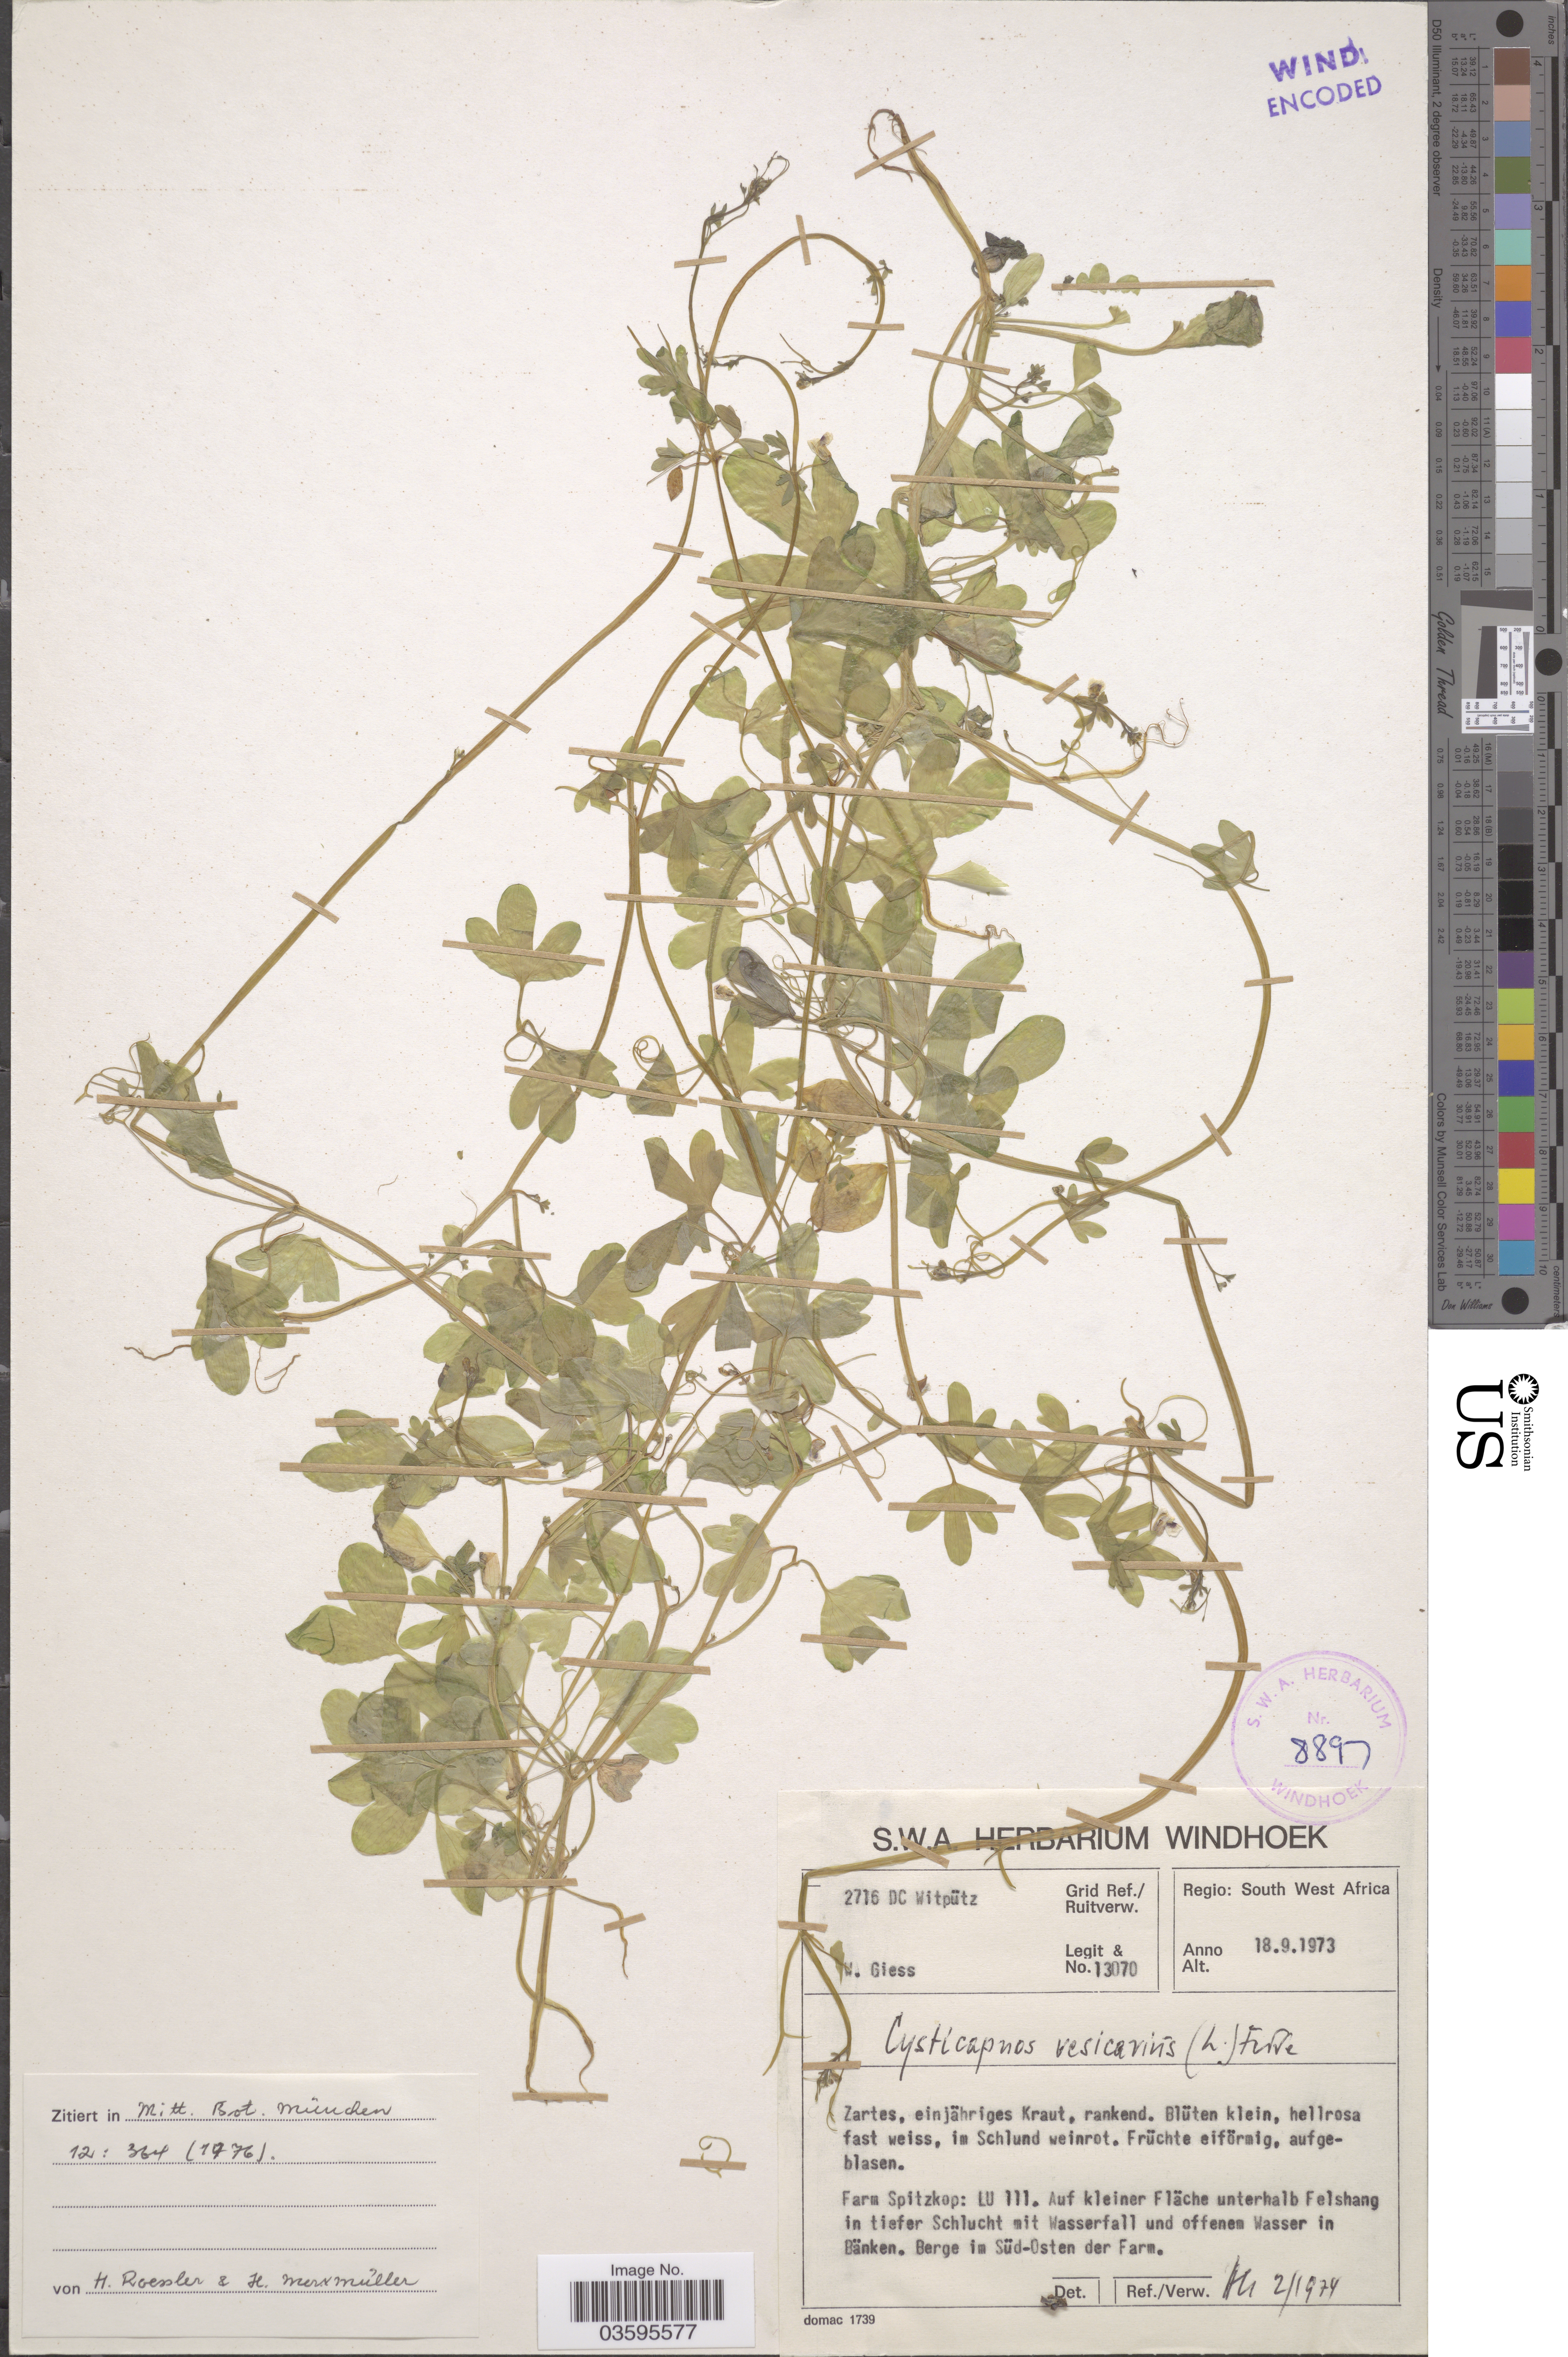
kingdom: Plantae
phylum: Tracheophyta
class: Magnoliopsida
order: Ranunculales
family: Papaveraceae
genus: Cysticapnos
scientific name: Cysticapnos vesicaria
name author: (L.) Fedde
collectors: W. Giess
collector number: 13070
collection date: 1973-09-18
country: Namibia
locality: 2716 DC Witpütz Grid Ref./ Ruitverw. Regio: South West Africa. Farm Spitzkop: LU 111. Berge im Süd-Osten der Farm.